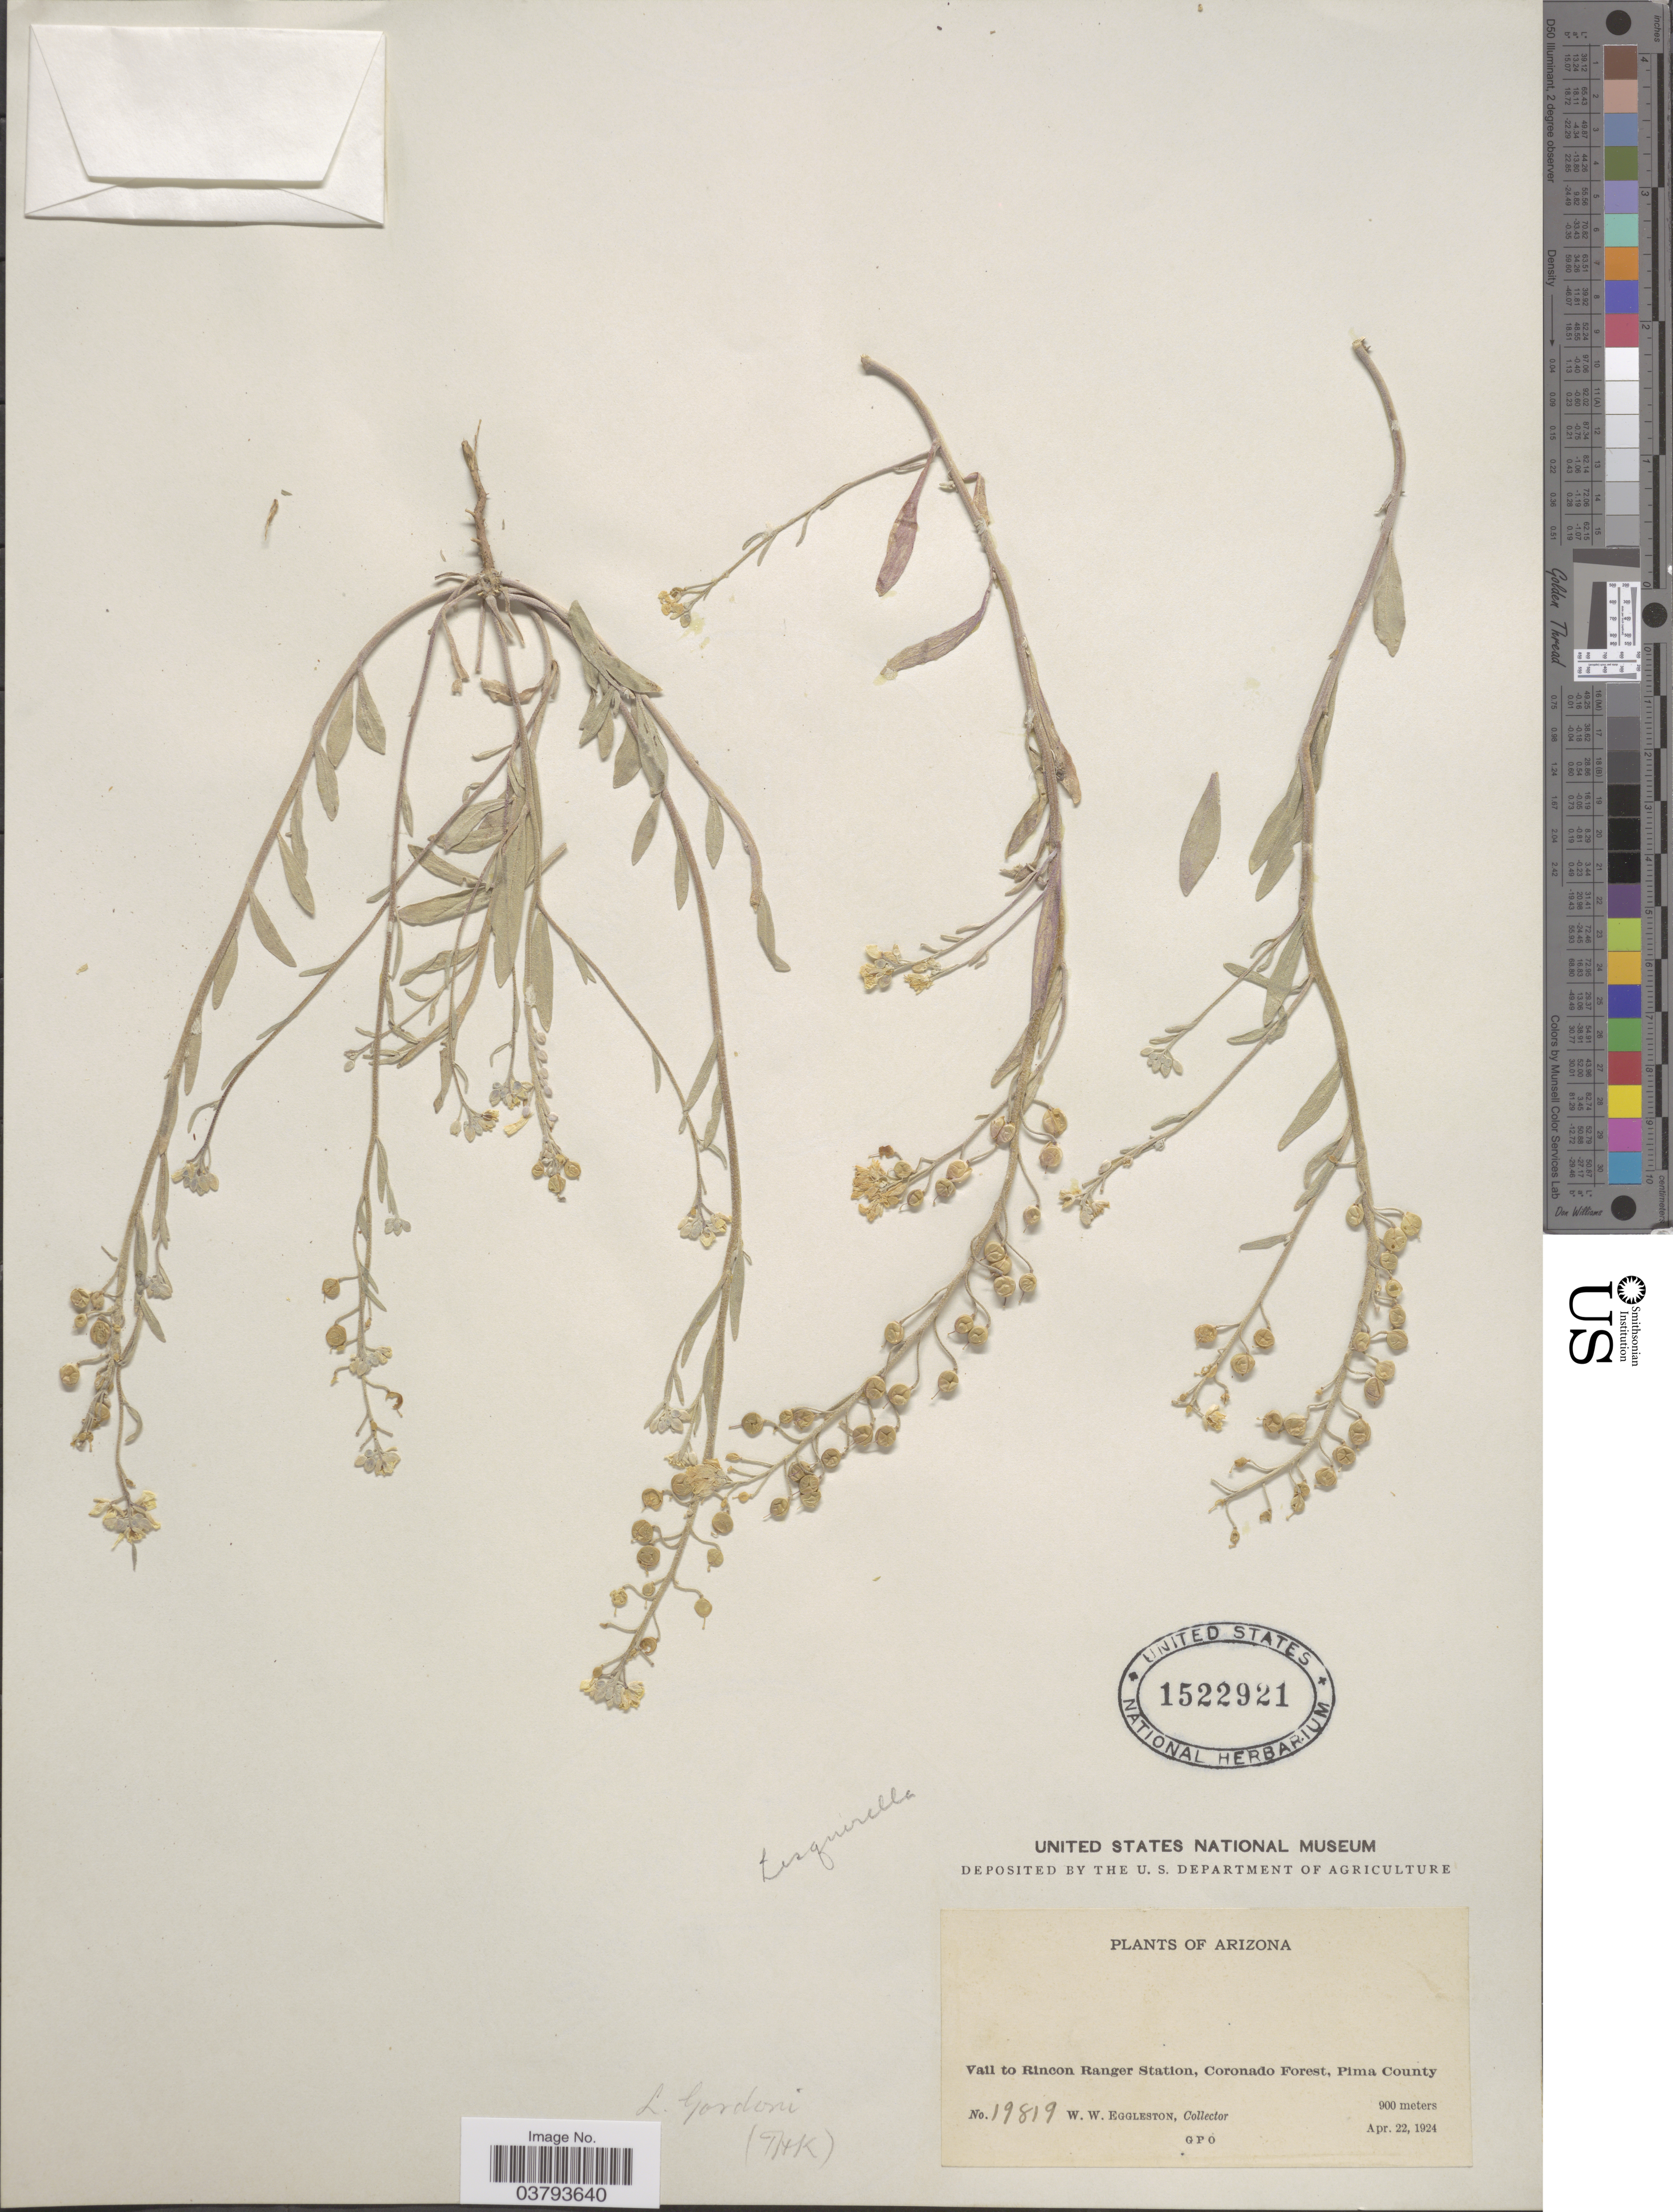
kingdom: Plantae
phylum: Tracheophyta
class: Magnoliopsida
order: Brassicales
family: Brassicaceae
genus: Lesquerella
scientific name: Lesquerella gordonii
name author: (A. Gray) S. Watson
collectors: W. W. Eggleston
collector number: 19819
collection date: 1924-04-22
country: United States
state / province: Arizona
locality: Vail to Rincon Ranger Station, Coronado Forest, Pima County.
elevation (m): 900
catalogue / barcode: US 1522921